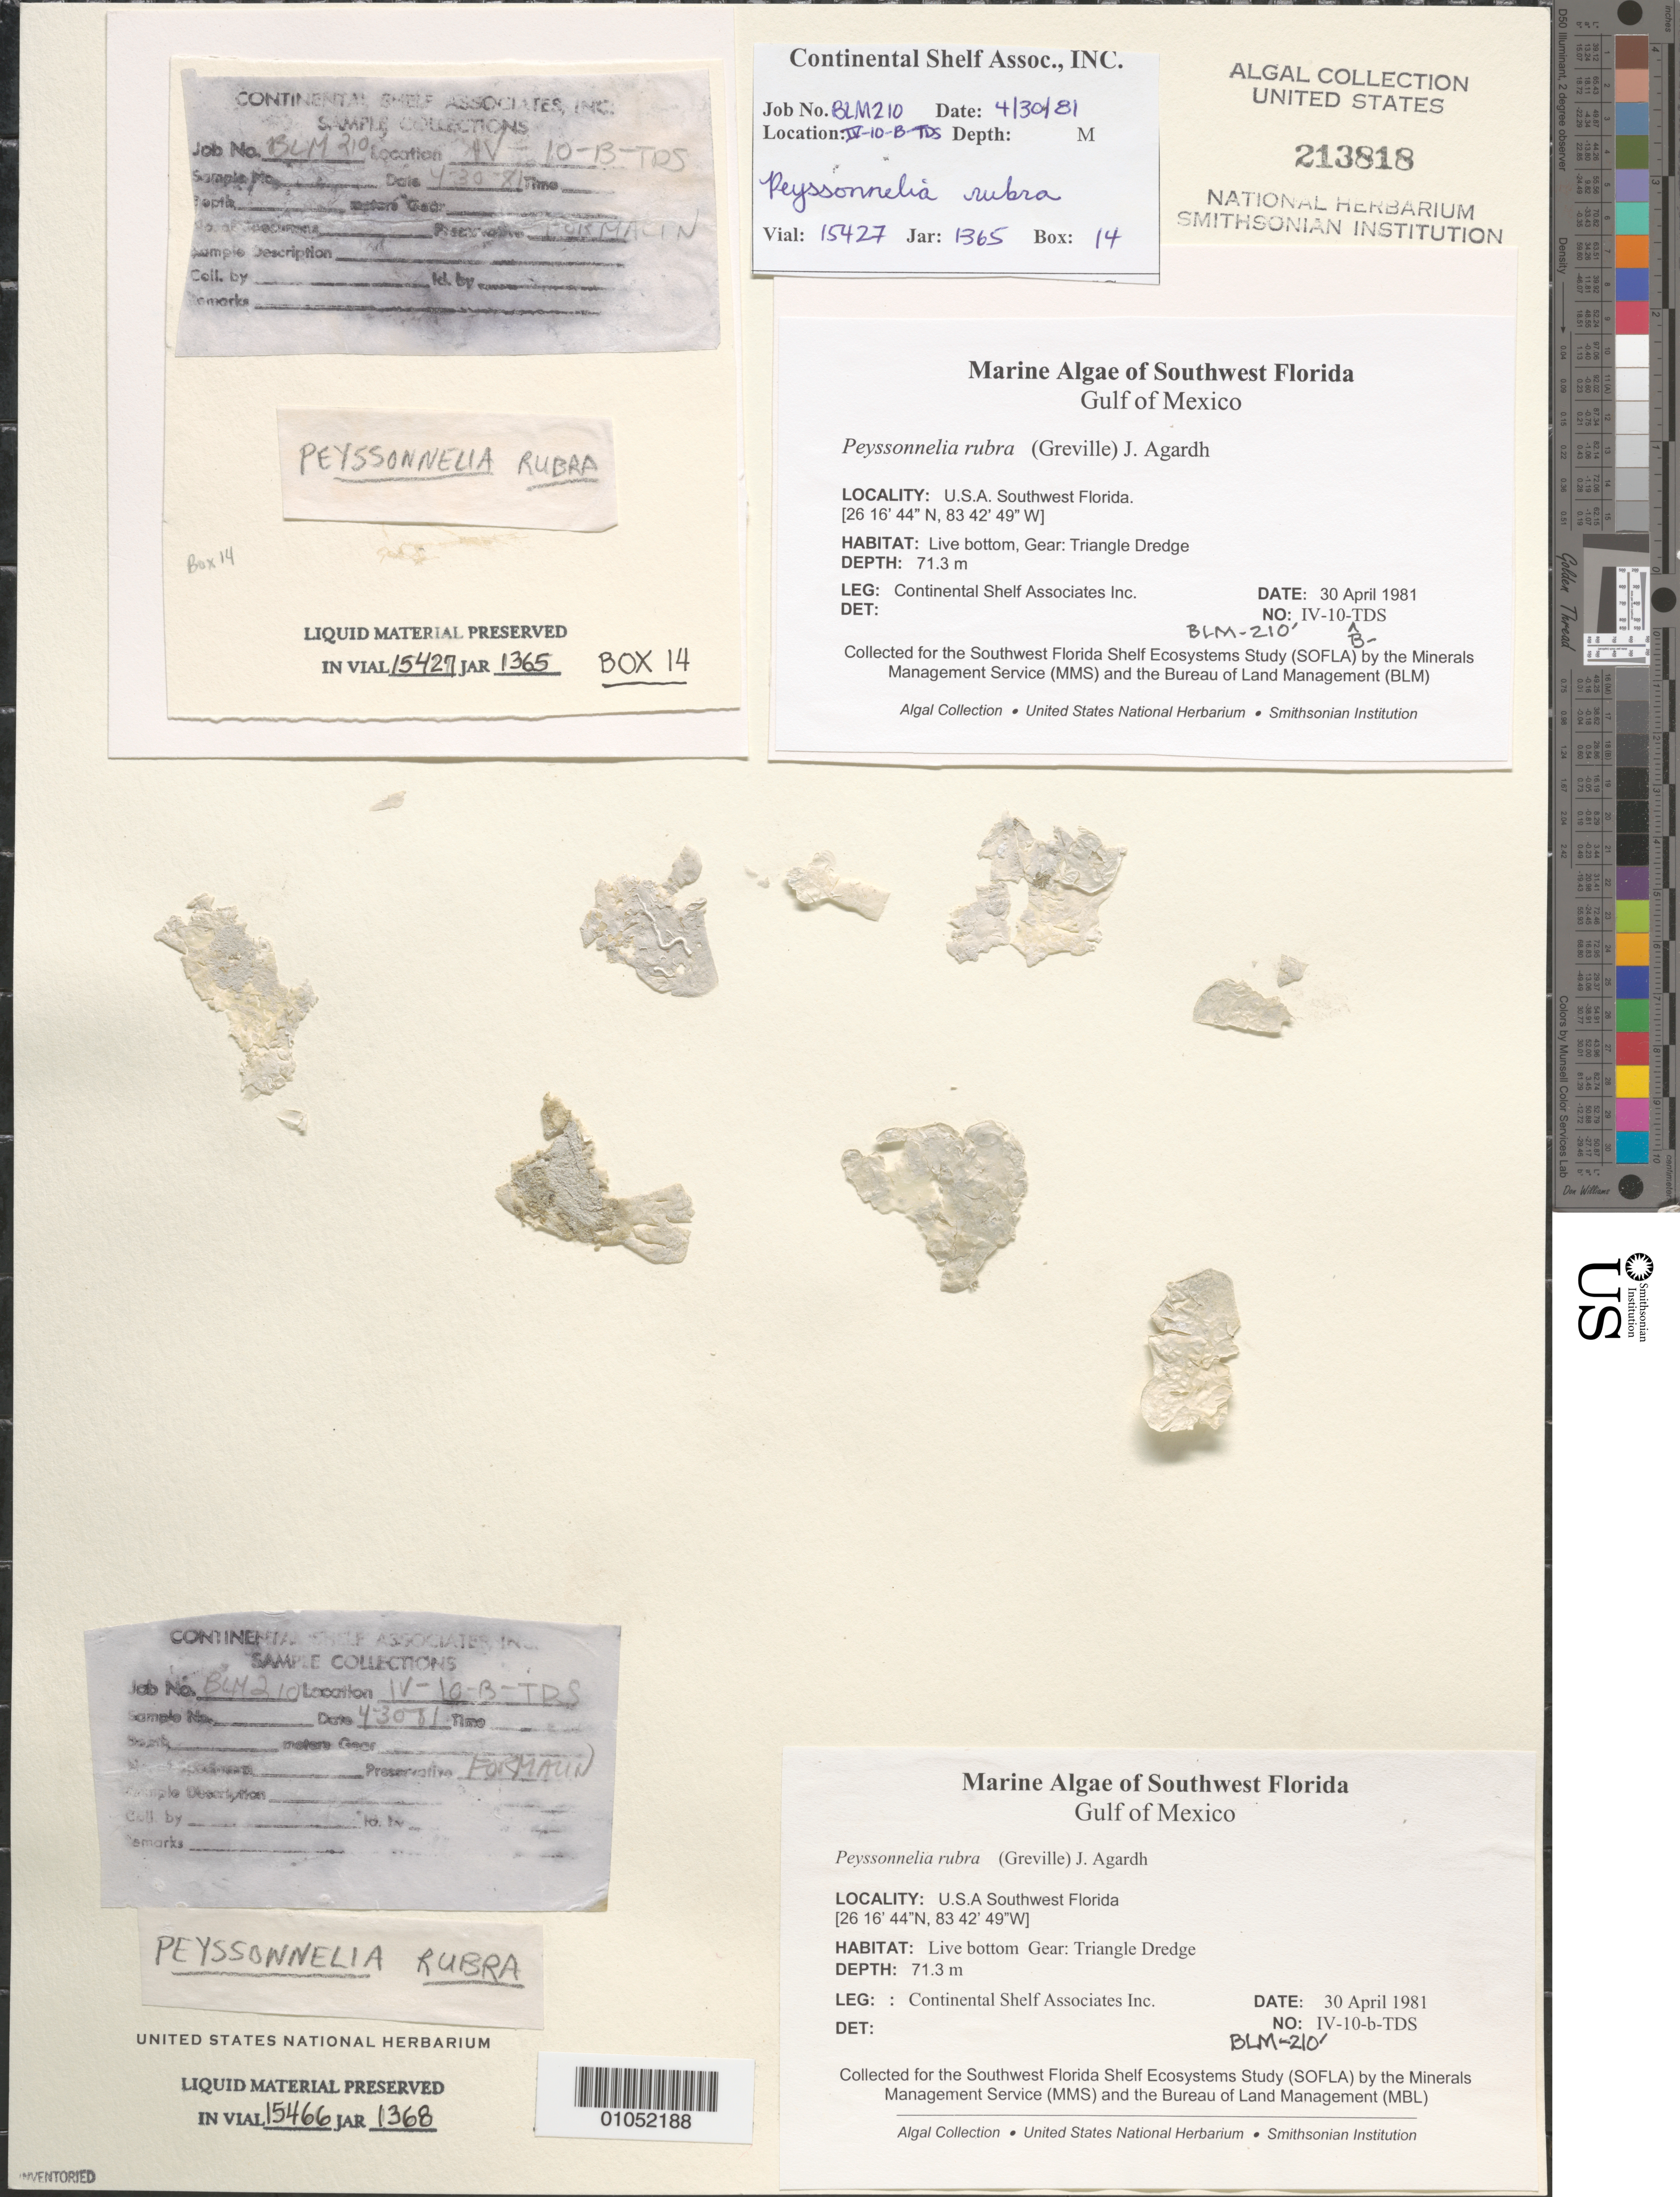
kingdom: Plantae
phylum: Rhodophyta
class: Florideophyceae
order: Peyssonneliales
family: Peyssonneliaceae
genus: Peyssonnelia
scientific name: Peyssonnelia rubra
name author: (Grev.) J. Agardh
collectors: Continental Shelf Associates for the MMS/BLM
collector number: BLM-210-IV-10-B-TDS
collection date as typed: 30 Apr 1981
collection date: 1981-04-30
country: United States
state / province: Florida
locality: Gulf of Mexico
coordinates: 26 16'44"N, 83 42'49"W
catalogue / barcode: US 213818